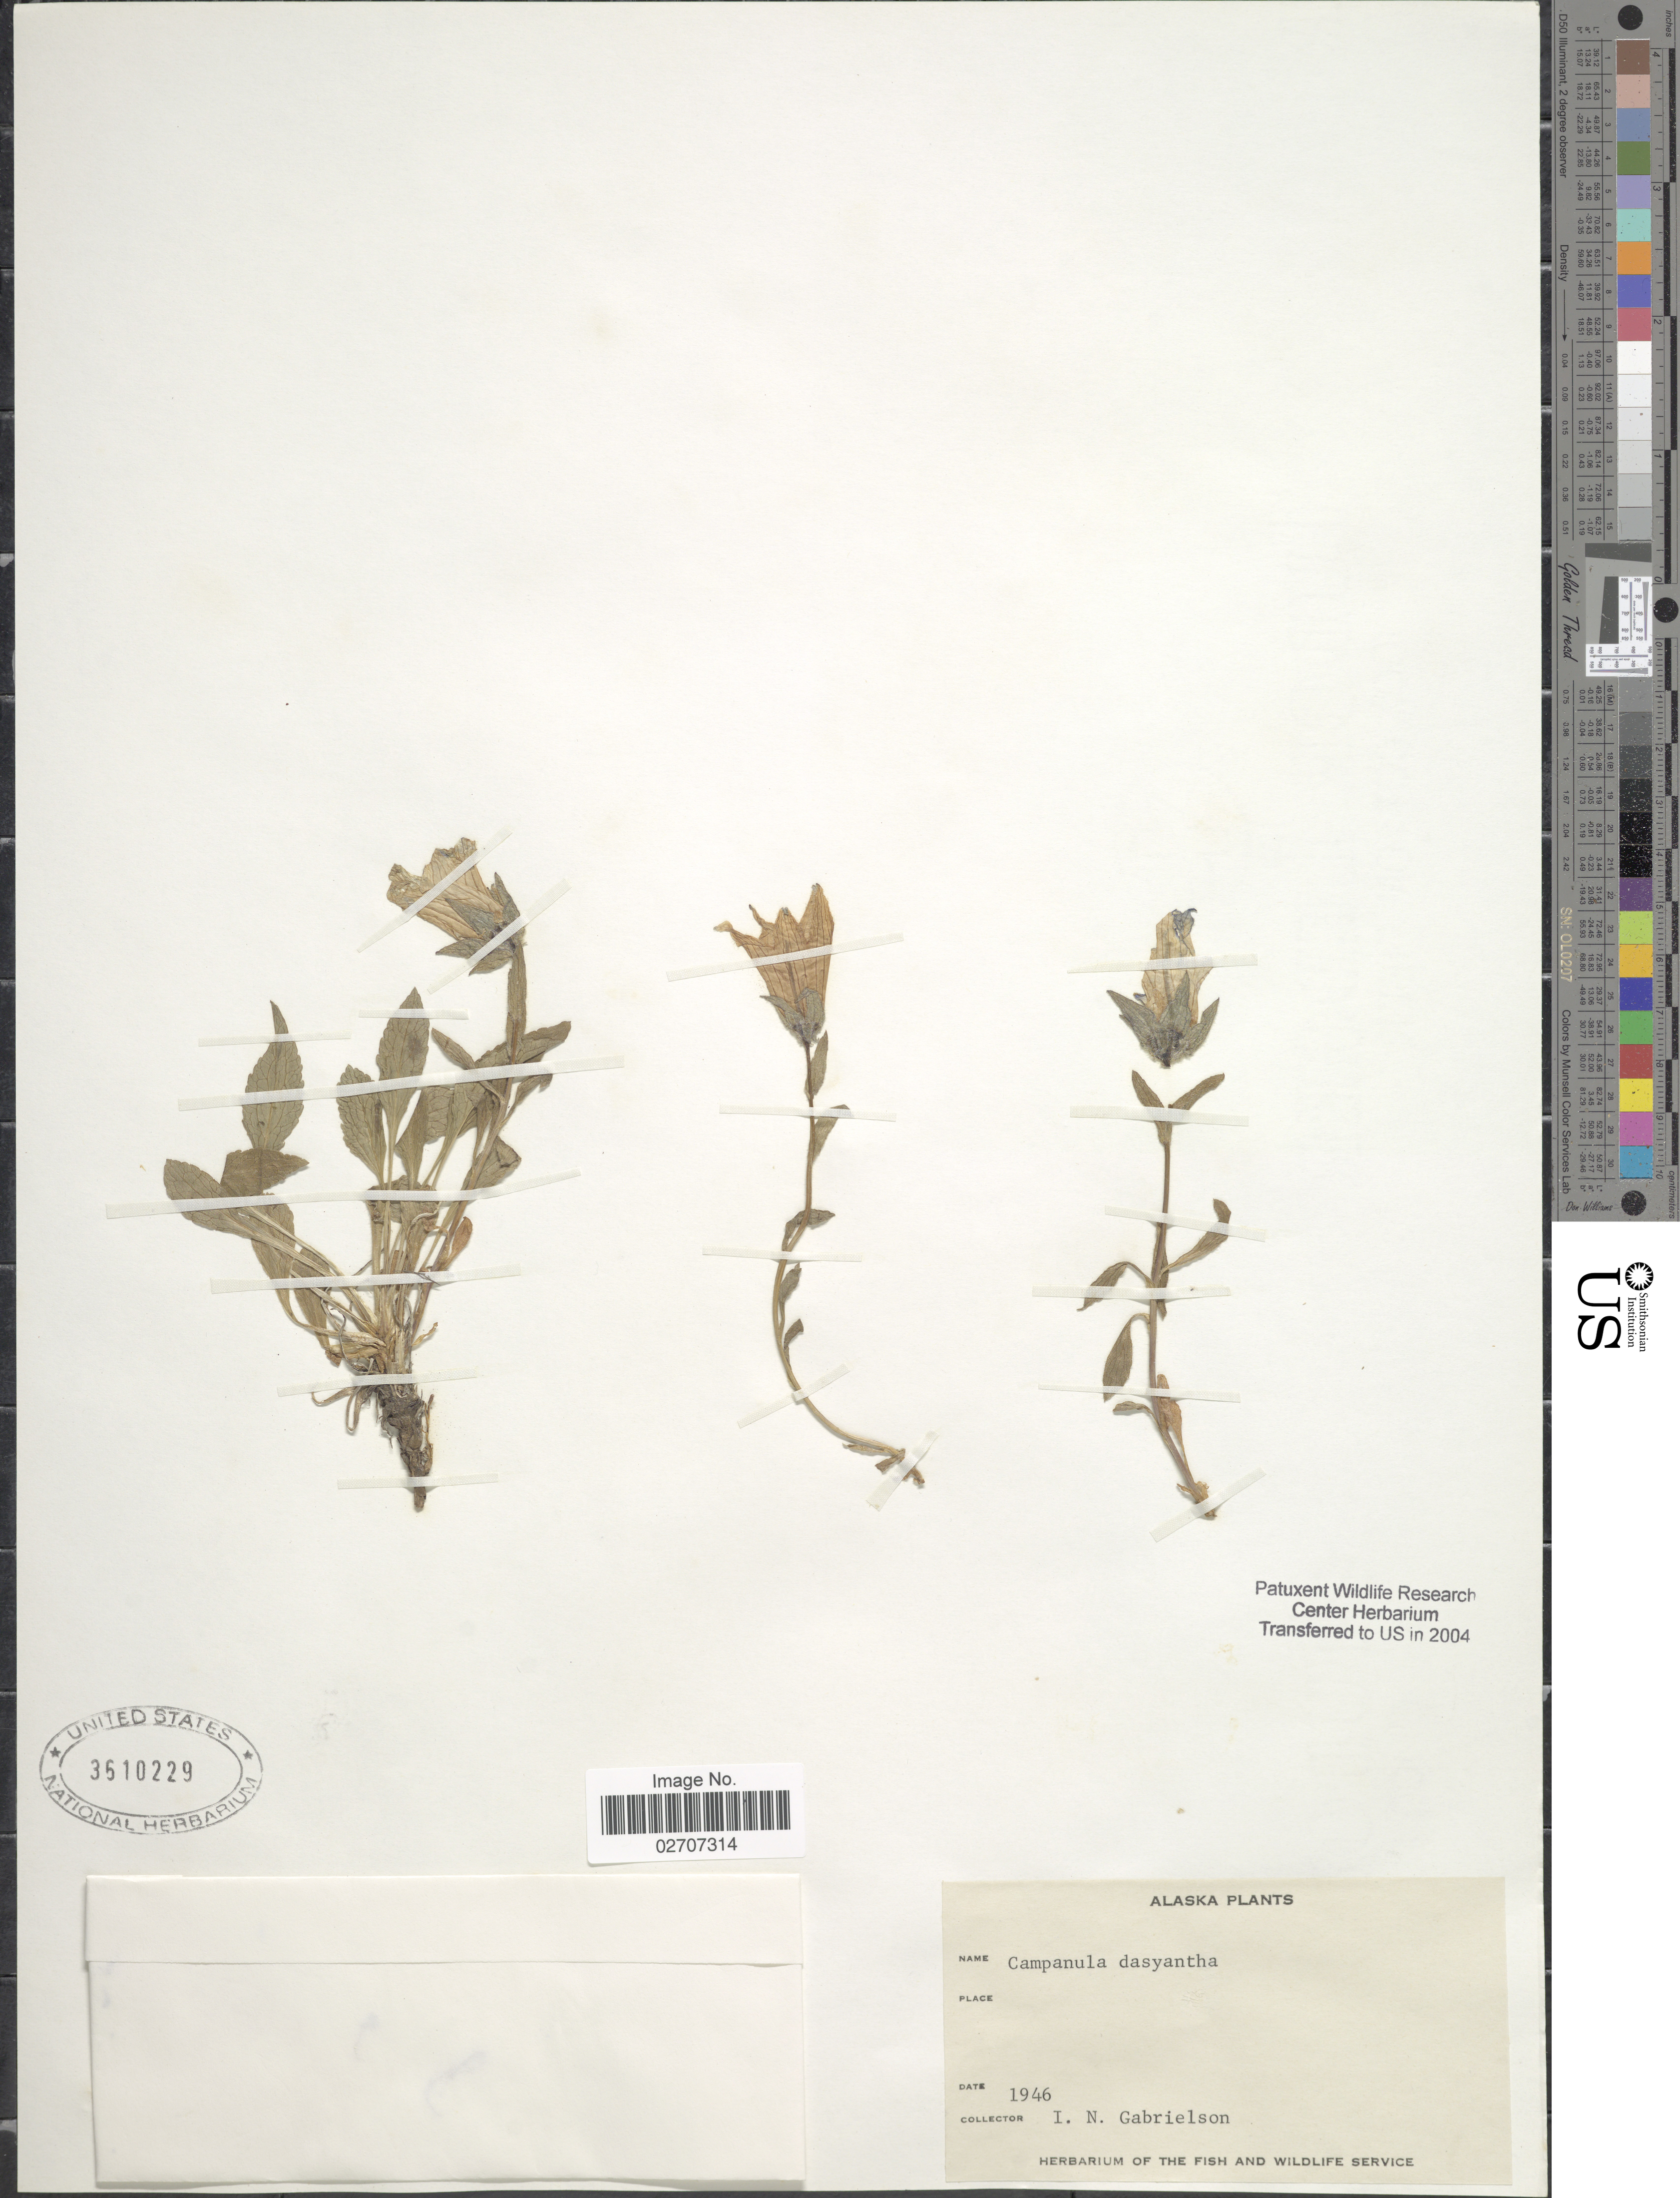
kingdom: Plantae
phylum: Tracheophyta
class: Magnoliopsida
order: Asterales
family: Campanulaceae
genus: Campanula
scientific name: Campanula chamissonis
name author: Fedorov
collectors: I. Gabrielson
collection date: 1946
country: United States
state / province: Alaska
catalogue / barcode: US 3610229